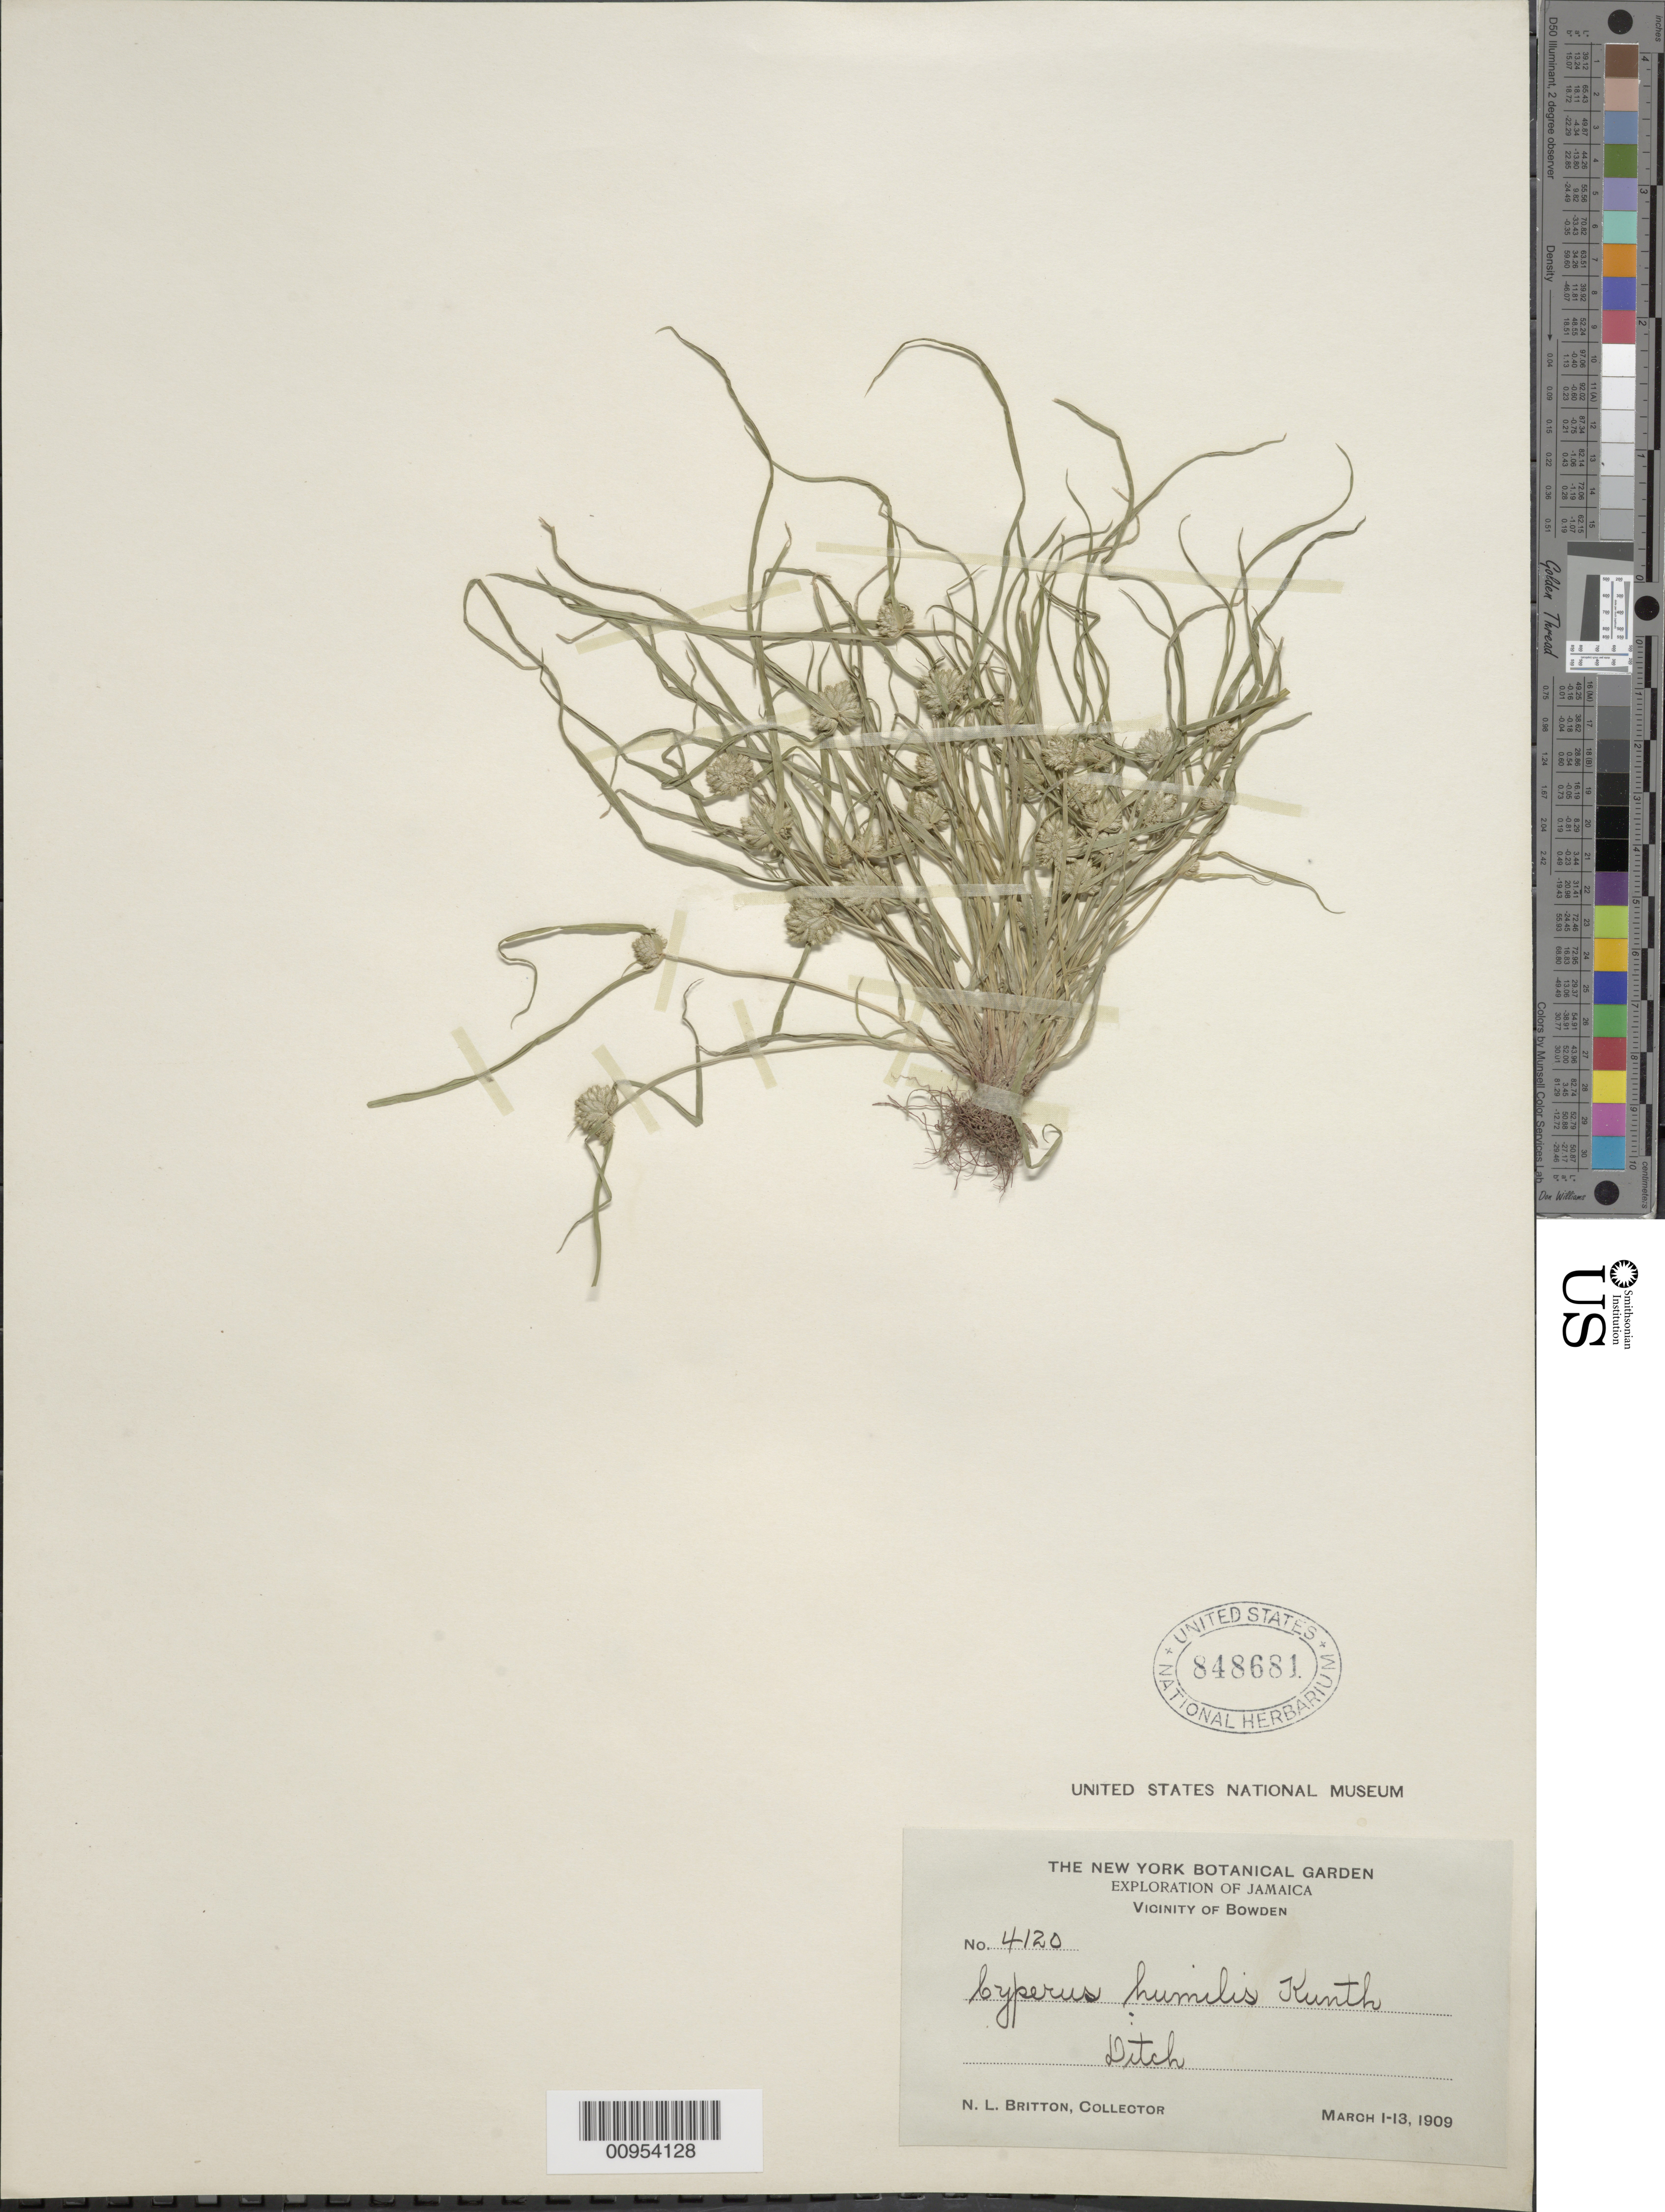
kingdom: Plantae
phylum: Tracheophyta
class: Liliopsida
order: Poales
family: Cyperaceae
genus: Cyperus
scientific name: Cyperus humilis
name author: Kunth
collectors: N. Britton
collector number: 4120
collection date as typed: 01 Mar 1909 to 13 Mar 1909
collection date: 1909-03-01/1909-03-13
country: Jamaica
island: Jamaica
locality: Ditch, vicinity of Bowden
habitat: Ditch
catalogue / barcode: US 848681